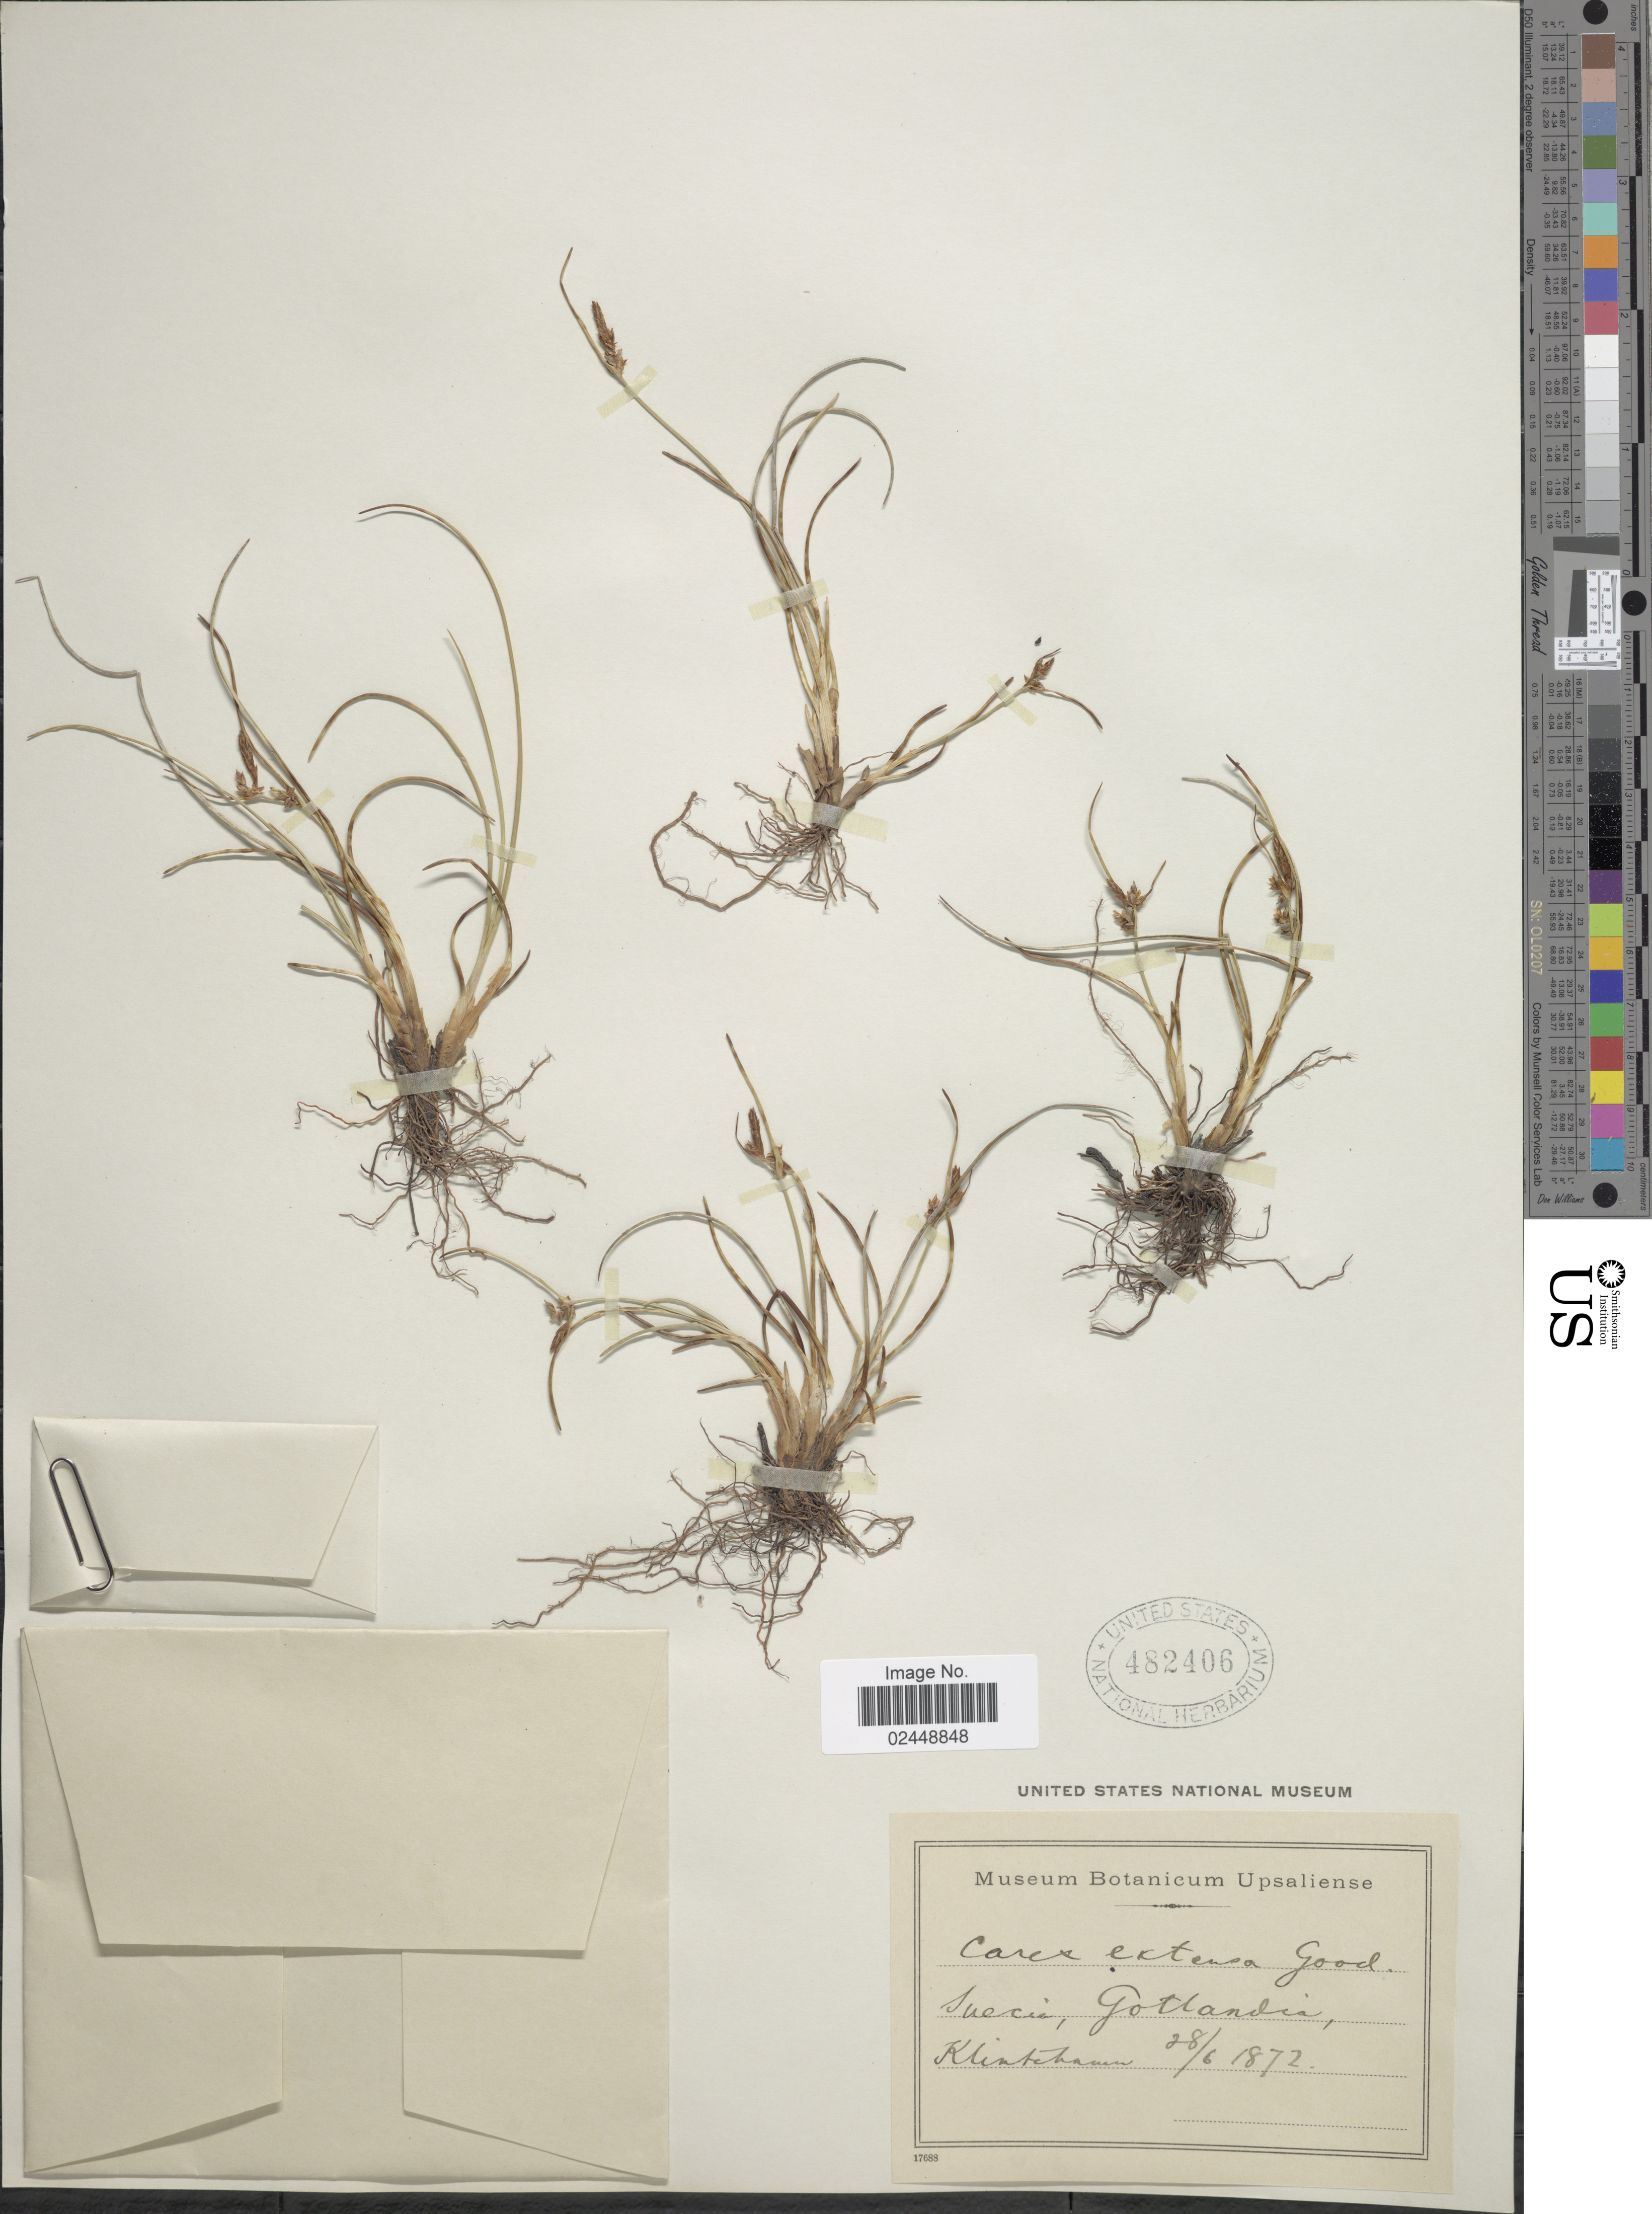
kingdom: Plantae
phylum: Tracheophyta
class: Liliopsida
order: Poales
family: Cyperaceae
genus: Carex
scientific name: Carex extensa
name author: Gooden.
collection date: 1872-06-28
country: Sweden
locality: Gotlandia, Klintehamn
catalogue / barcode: US 482406